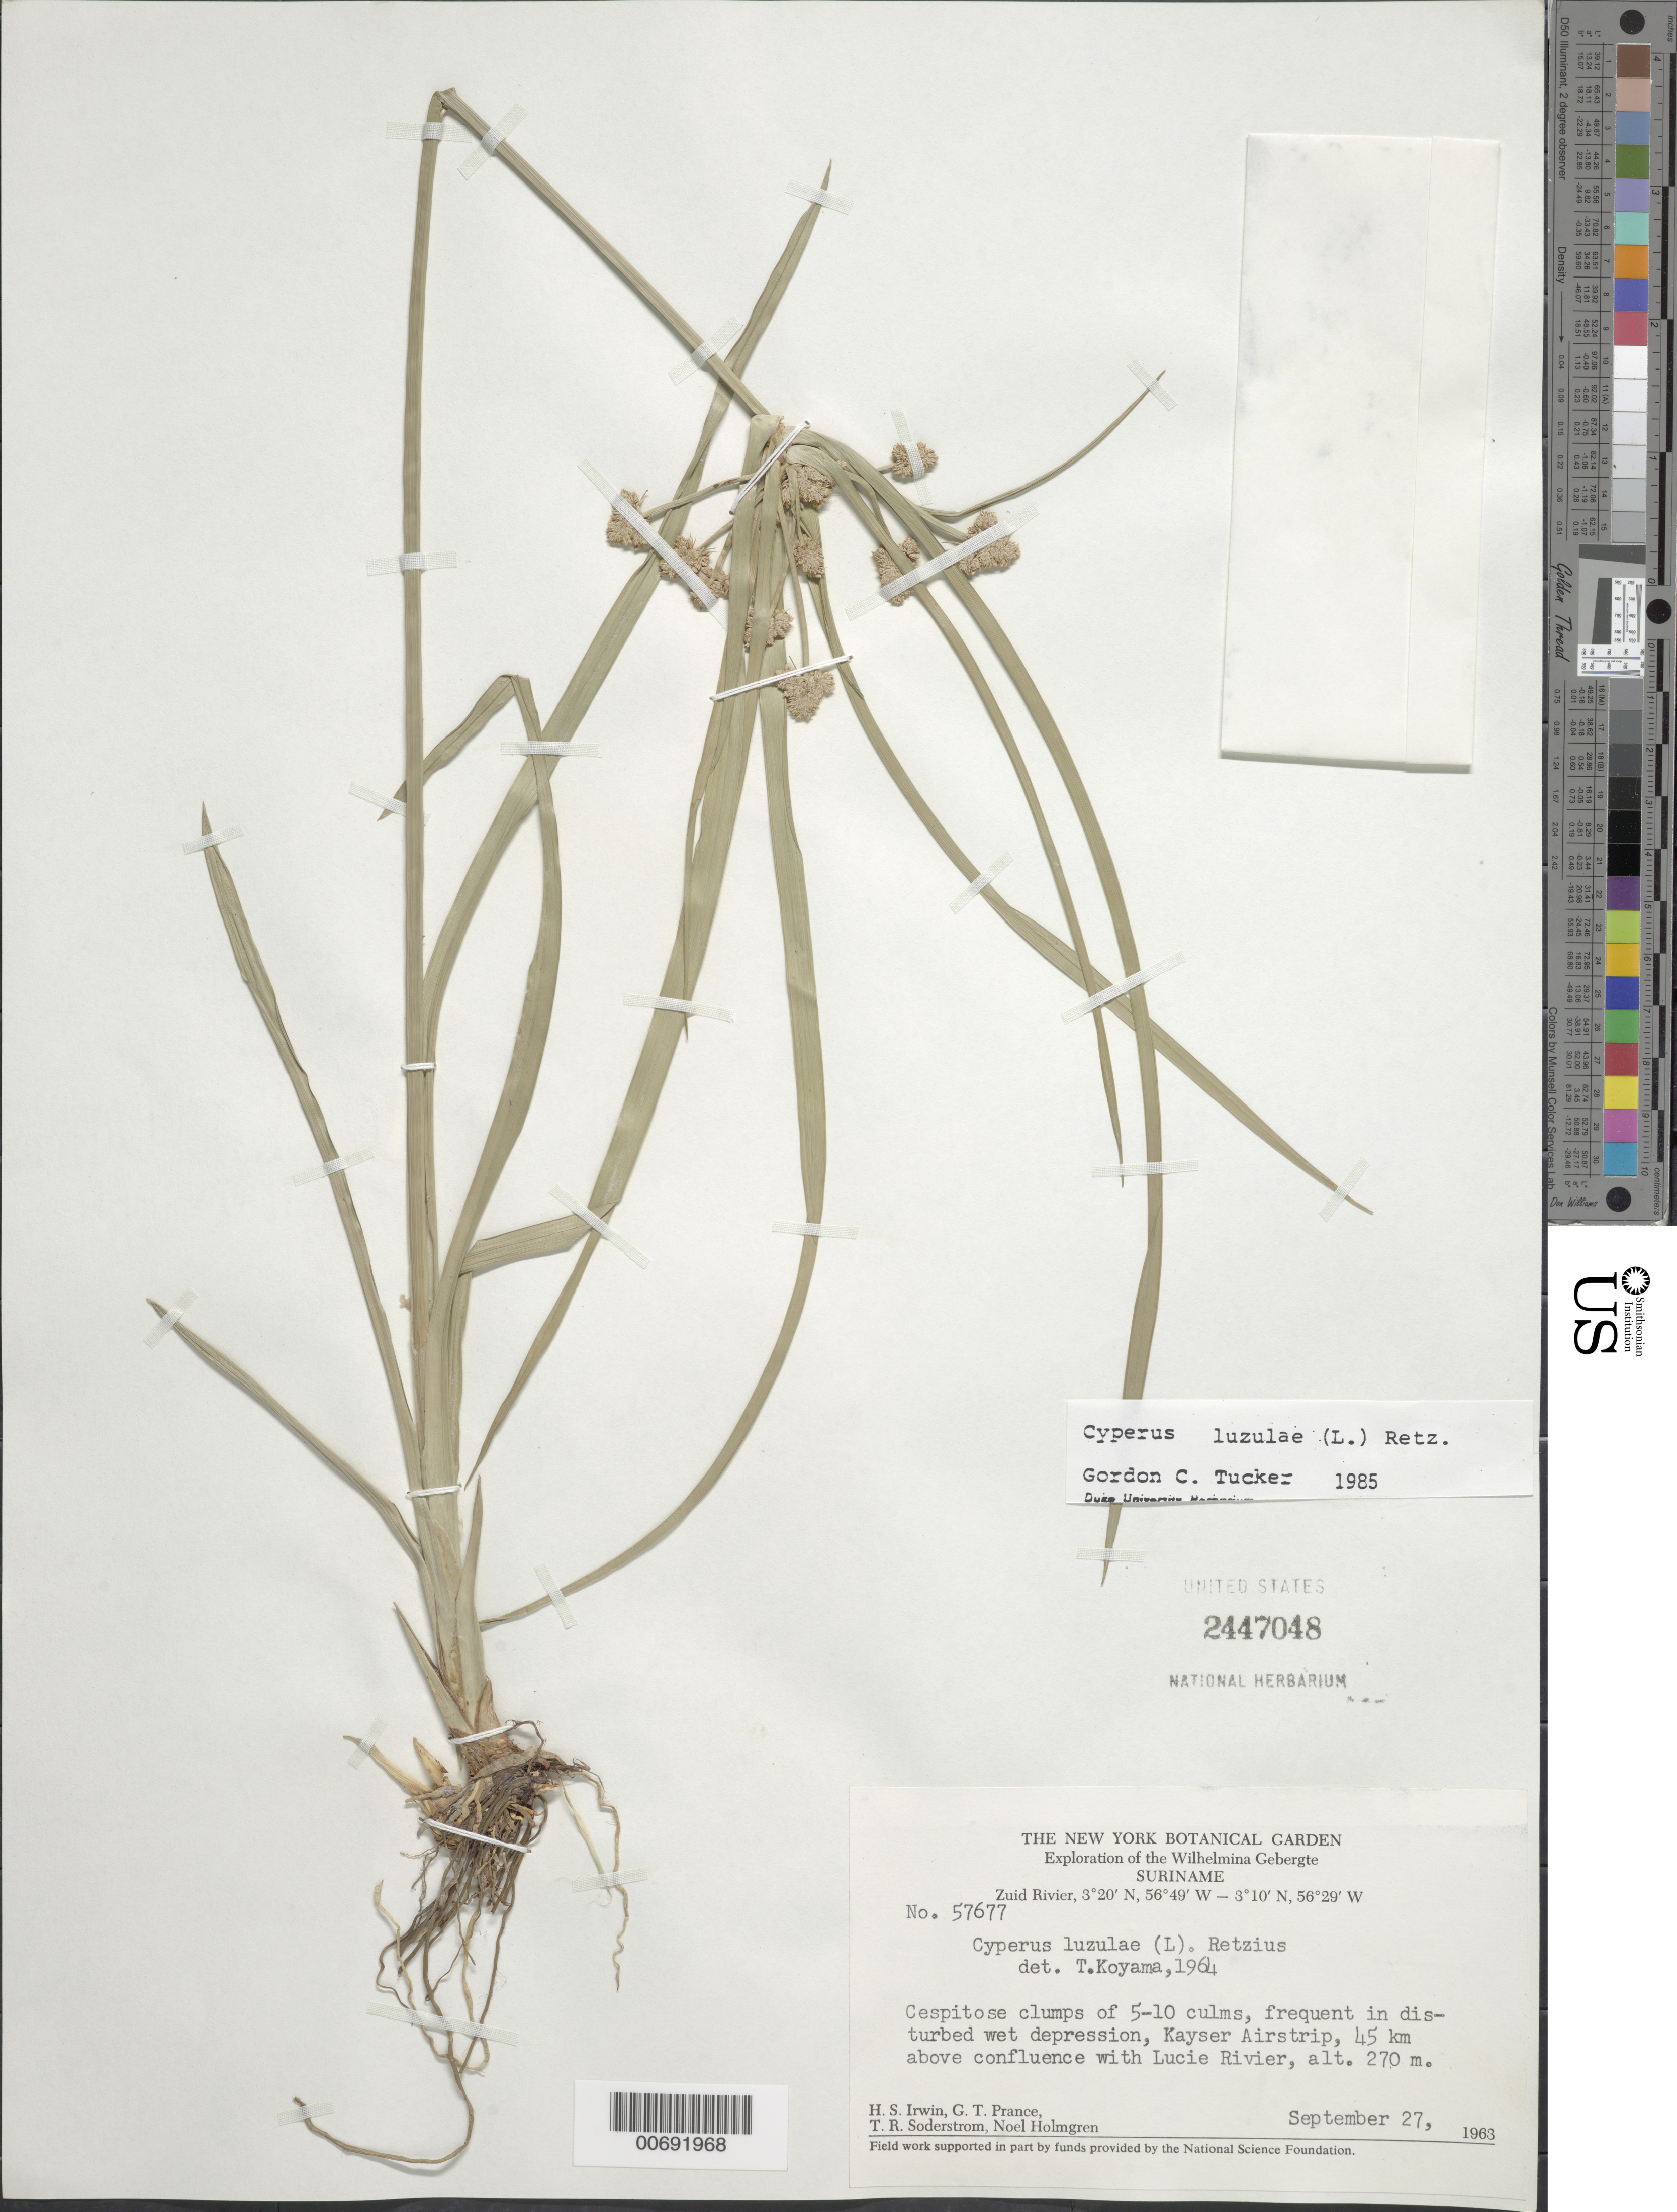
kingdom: Plantae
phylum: Tracheophyta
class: Liliopsida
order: Poales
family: Cyperaceae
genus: Cyperus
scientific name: Cyperus luzulae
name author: (L.) Rottb. ex Retz.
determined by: Tucker, G. C.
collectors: H. Irwin, G. T. Prance, T. R. Soderstrom & N. H. Holmgren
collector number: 57677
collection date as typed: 27-Sep-63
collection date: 1963-09-27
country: Suriname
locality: Kayser Airstrip, Zuid R., 45 km above confl. with Lucie R., Wilhelmina Gebergte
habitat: Cespitose, in disturbed wet depression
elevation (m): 270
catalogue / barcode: US 2447048